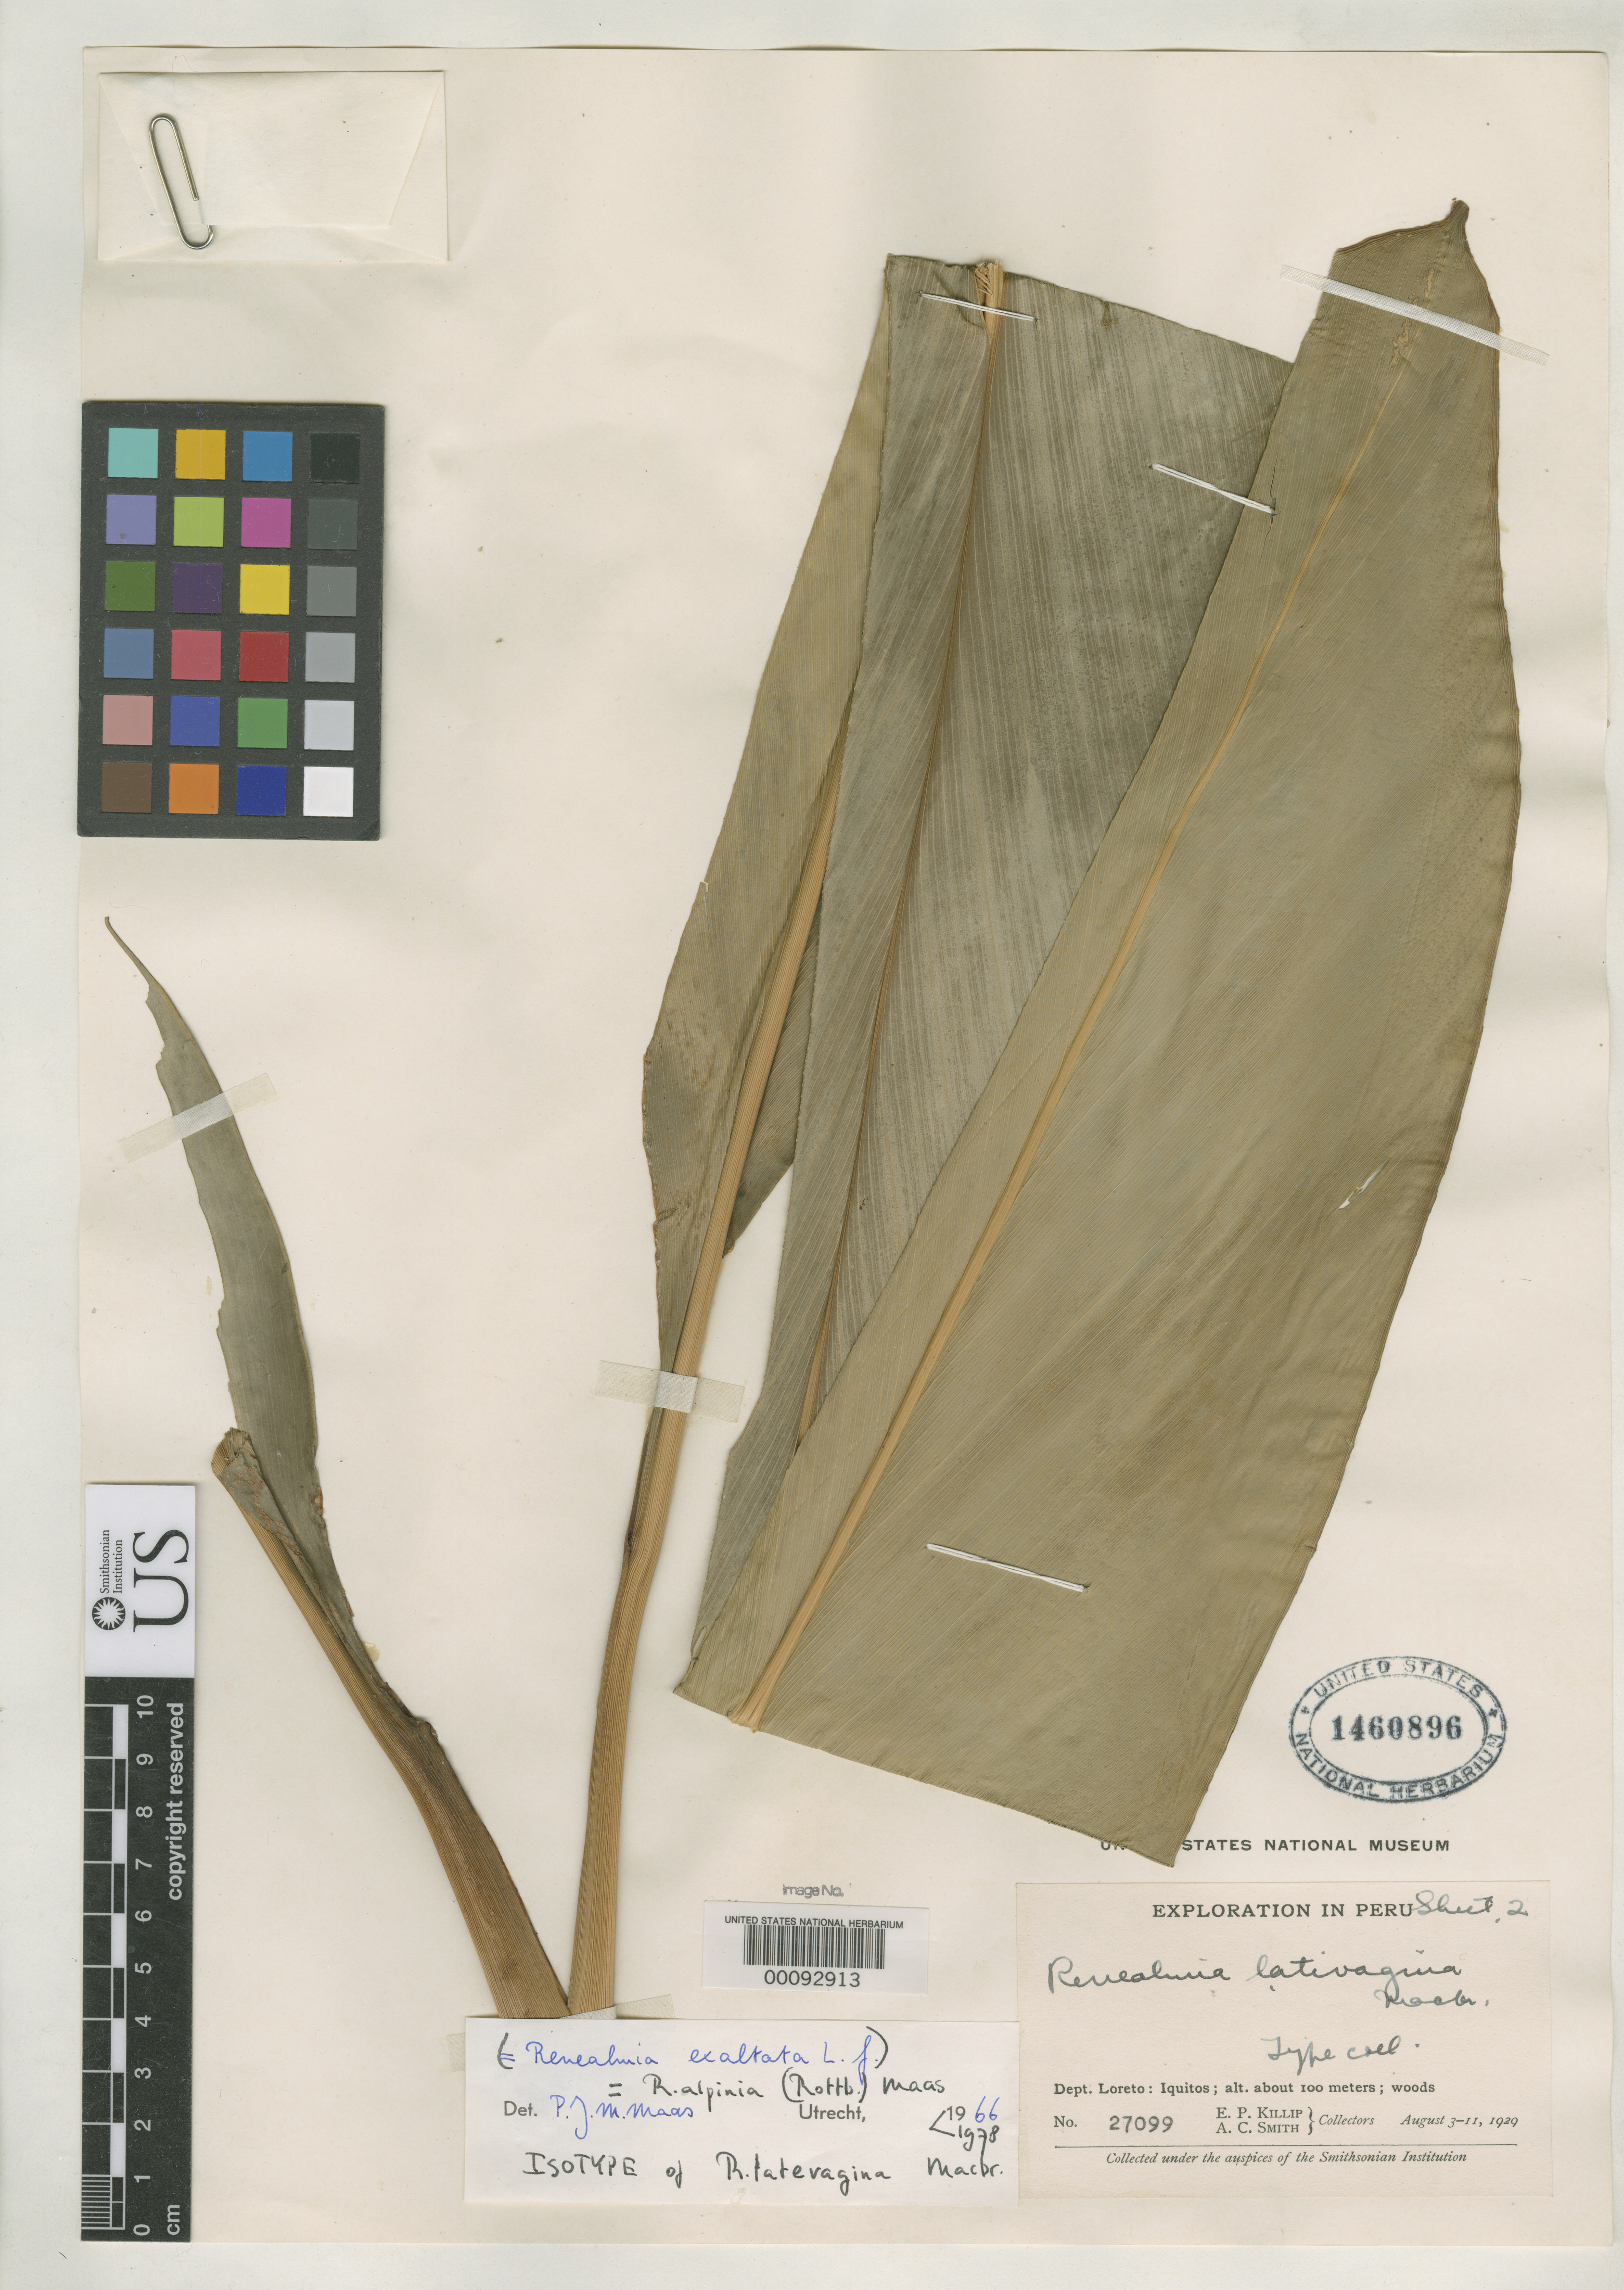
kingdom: Plantae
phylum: Tracheophyta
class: Liliopsida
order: Zingiberales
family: Zingiberaceae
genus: Renealmia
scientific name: Renealmia lativagina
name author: J.F. Macbr.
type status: Isotype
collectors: E. P. Killip & A. C. Smith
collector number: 27099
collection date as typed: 03 Aug 1929 to 11 Aug 1929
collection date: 1929-08-03/1929-08-11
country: Peru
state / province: Loreto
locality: Iquitos.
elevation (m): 100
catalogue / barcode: US 1460896